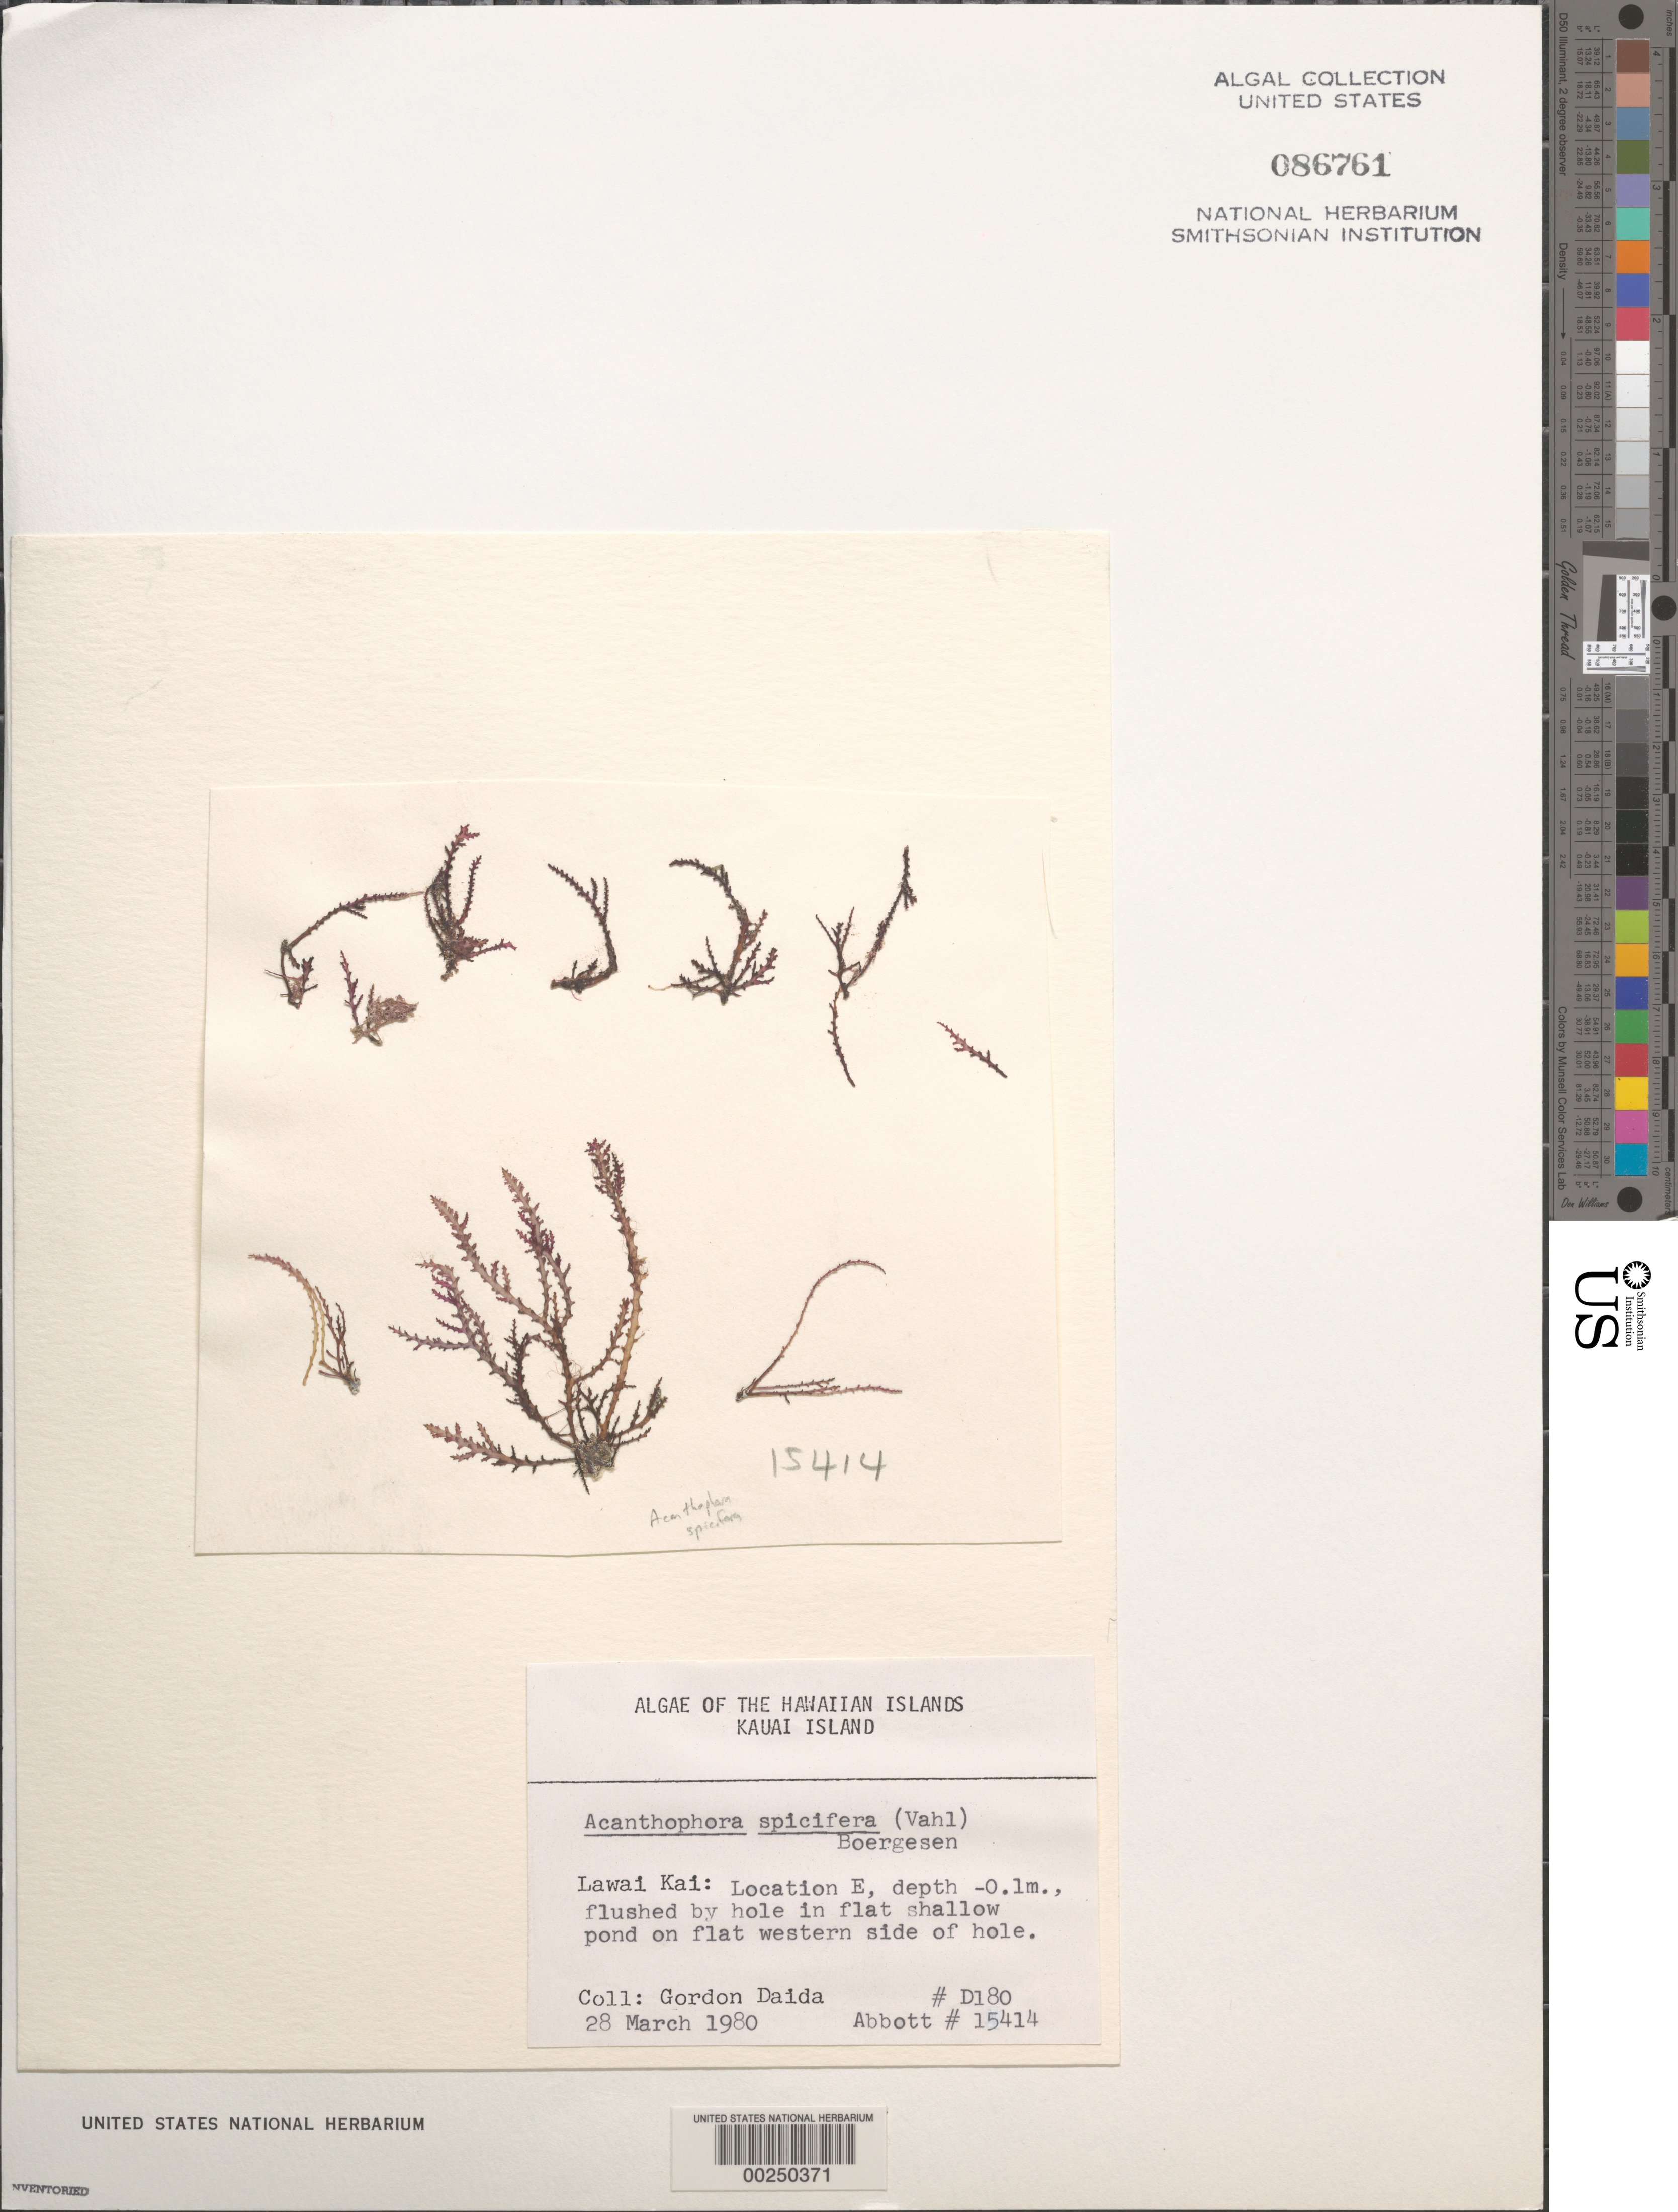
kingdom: Plantae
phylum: Rhodophyta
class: Florideophyceae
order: Ceramiales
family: Rhodomelaceae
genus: Acanthophora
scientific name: Acanthophora spicifera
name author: (Vahl) Børgesen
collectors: G. Daida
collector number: D180 & IAA 15414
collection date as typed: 28 Mar 1980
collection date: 1980-03-28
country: United States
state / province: Hawaii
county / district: Kauai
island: Kaua'i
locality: Lawai Kai, Location E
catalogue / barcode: US 86761